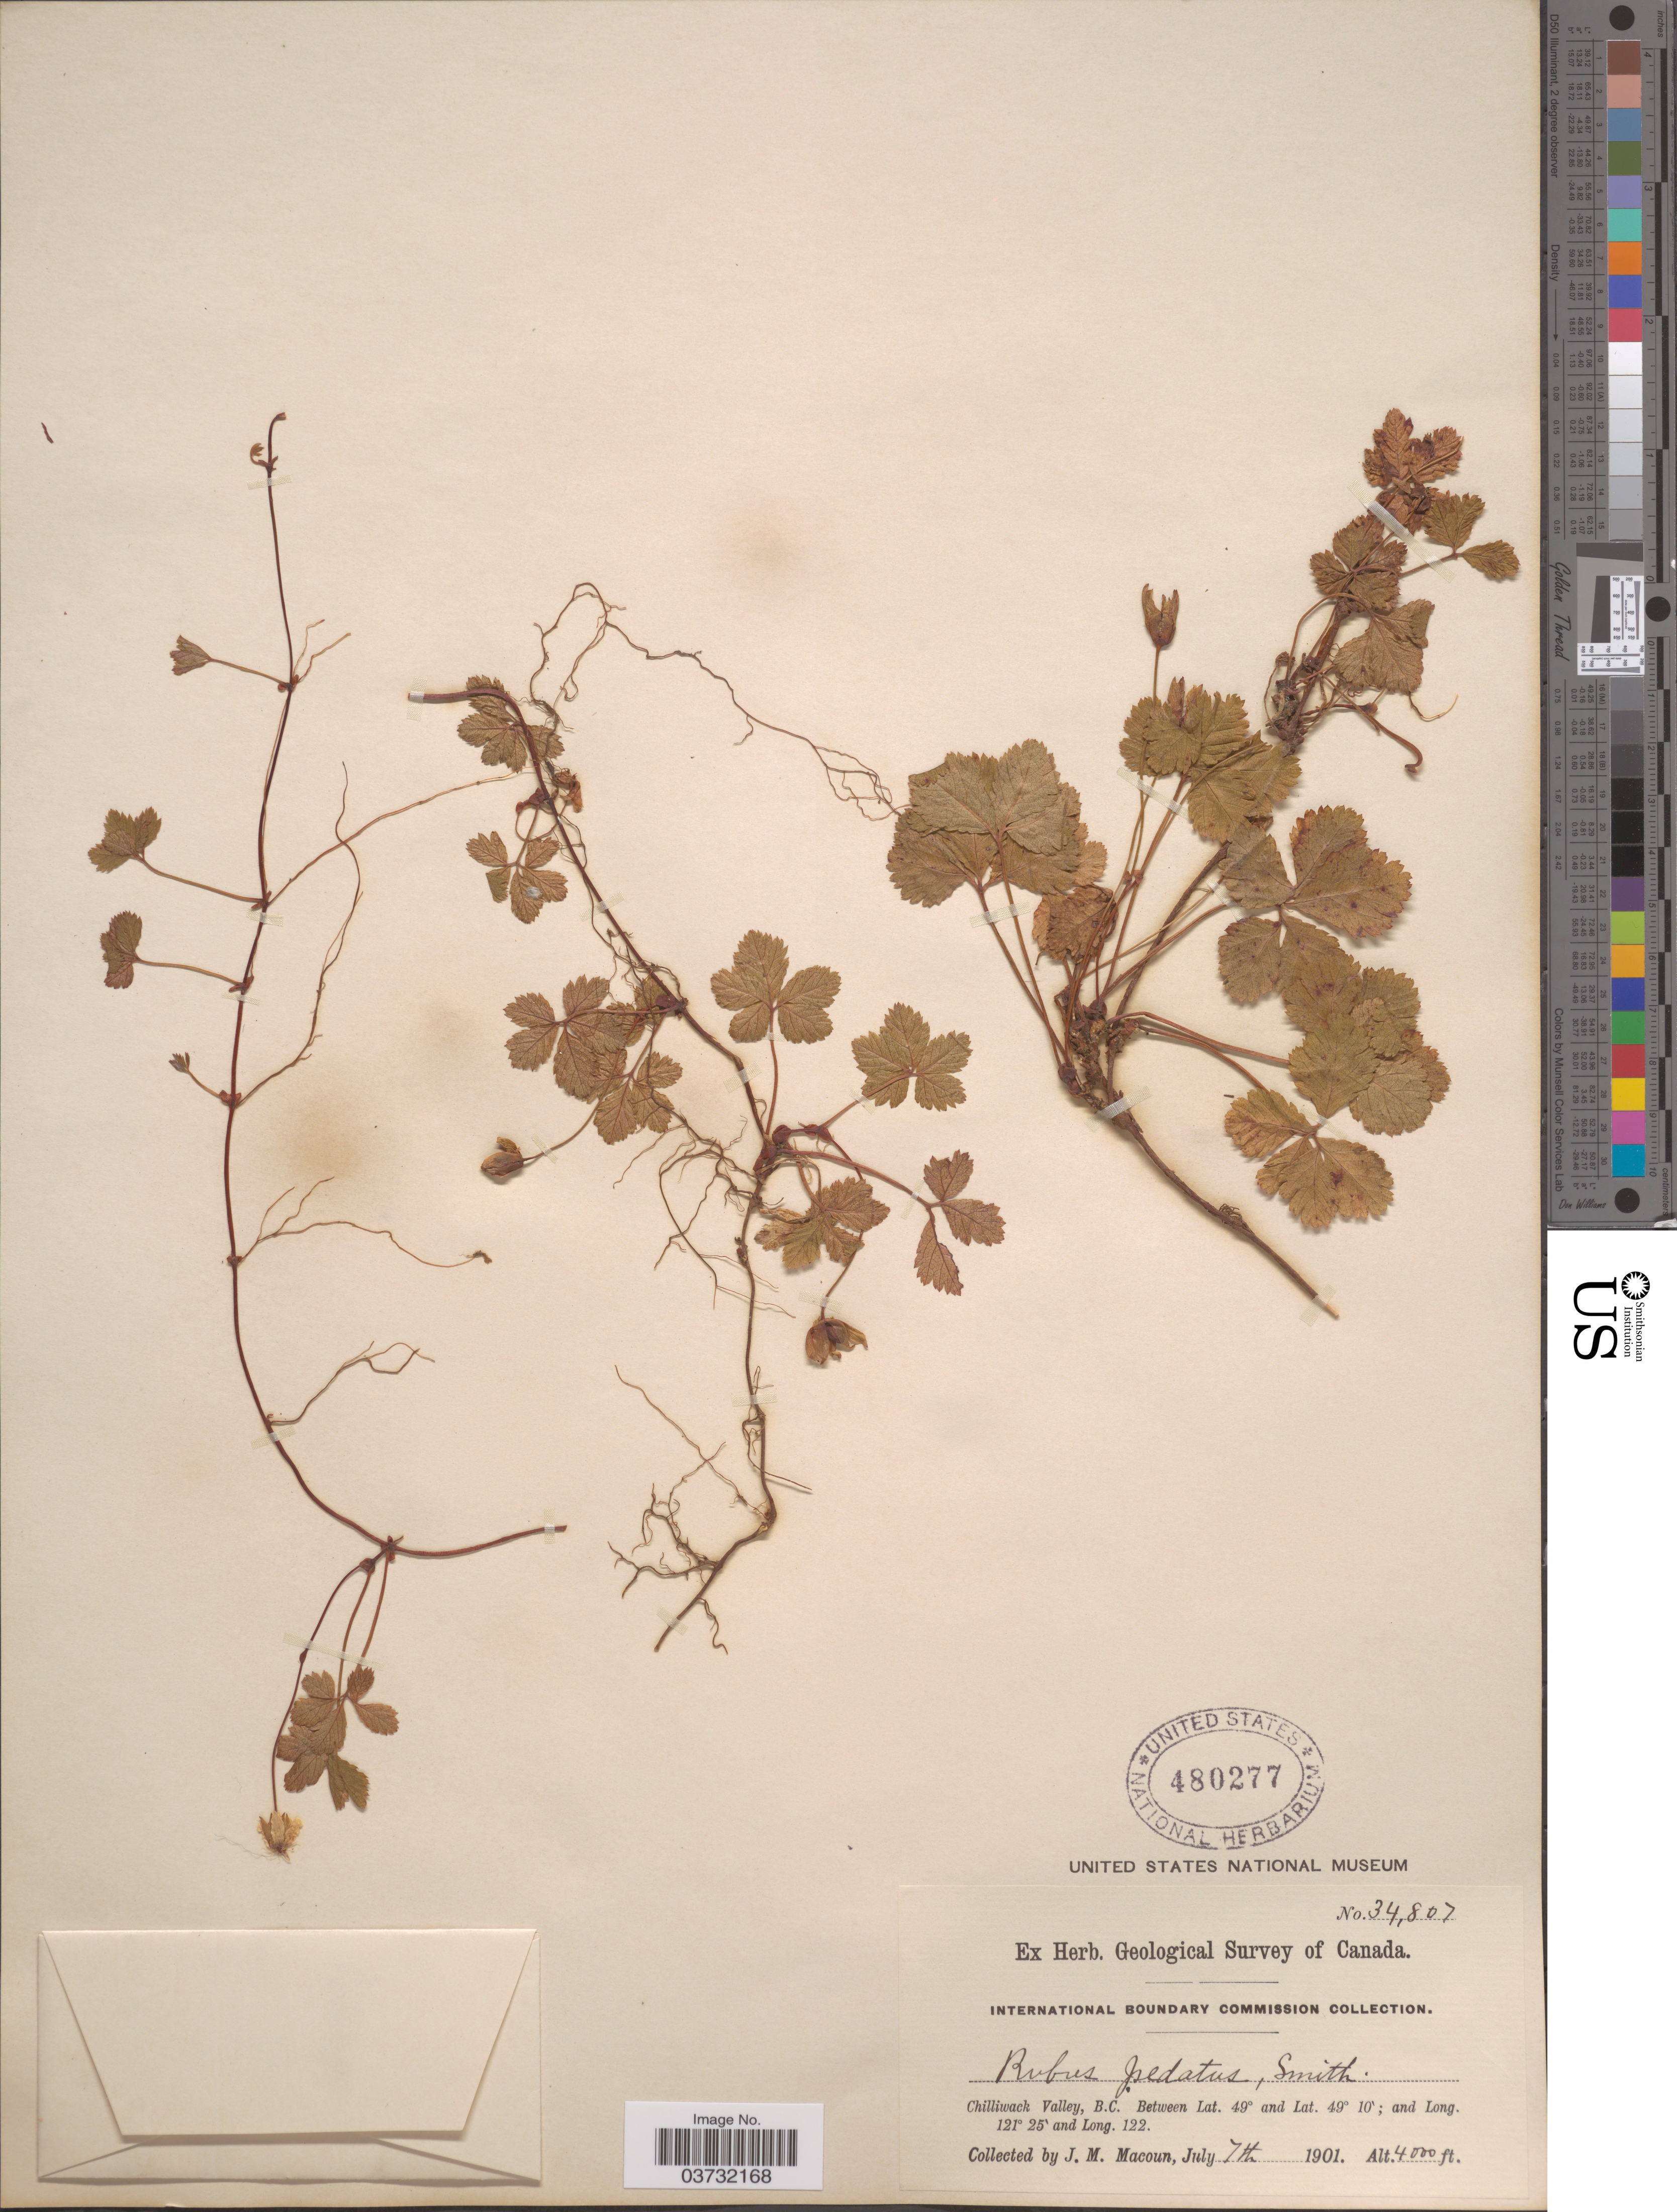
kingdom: Plantae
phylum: Tracheophyta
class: Magnoliopsida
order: Rosales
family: Rosaceae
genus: Rubus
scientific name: Rubus pedatus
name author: Sm.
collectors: J. M. Macoun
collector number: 34807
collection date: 1901-07-07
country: Canada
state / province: British Columbia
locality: Chilliwack Valley.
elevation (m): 1219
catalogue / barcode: US 480277